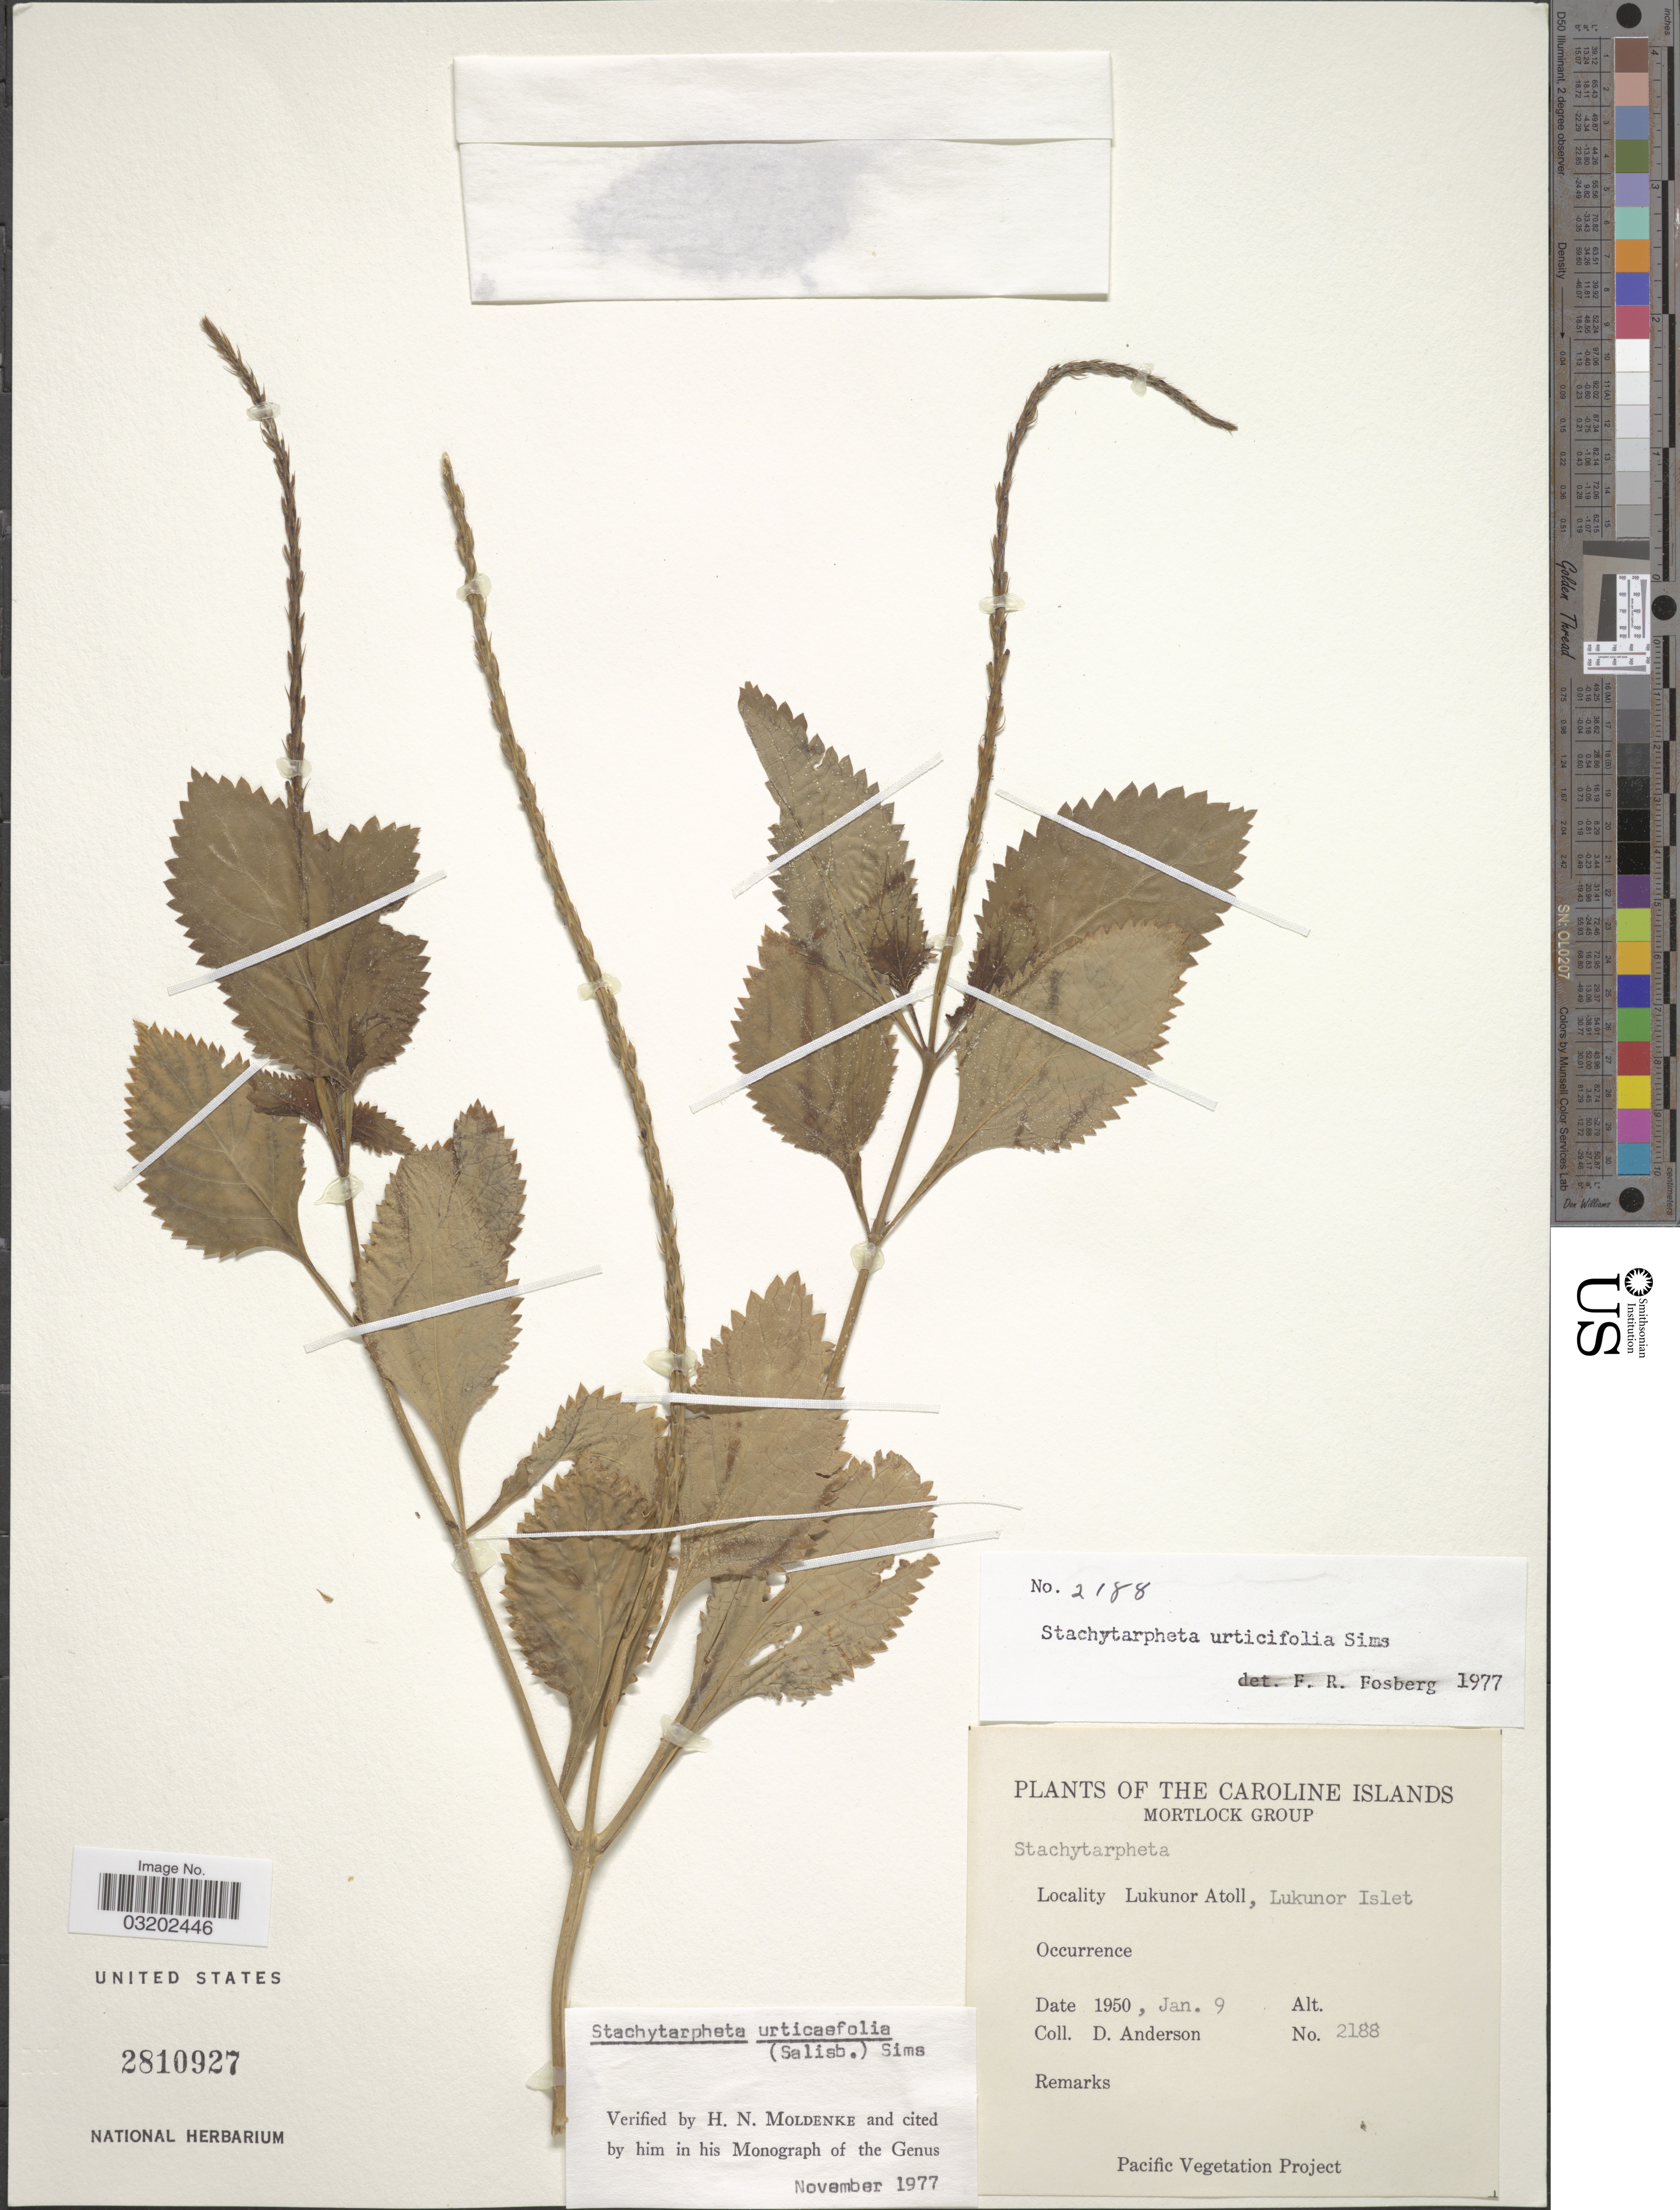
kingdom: Plantae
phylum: Tracheophyta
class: Magnoliopsida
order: Lamiales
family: Verbenaceae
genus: Stachytarpheta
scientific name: Stachytarpheta urticifolia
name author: Sims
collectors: D. Anderson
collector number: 2188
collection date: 1950-01-09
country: Micronesia, Federated States of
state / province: Truk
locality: The Caroline Islands, Mortlock Group. Lukunor Atoll, Lukunor Islet.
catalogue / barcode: US 2810927